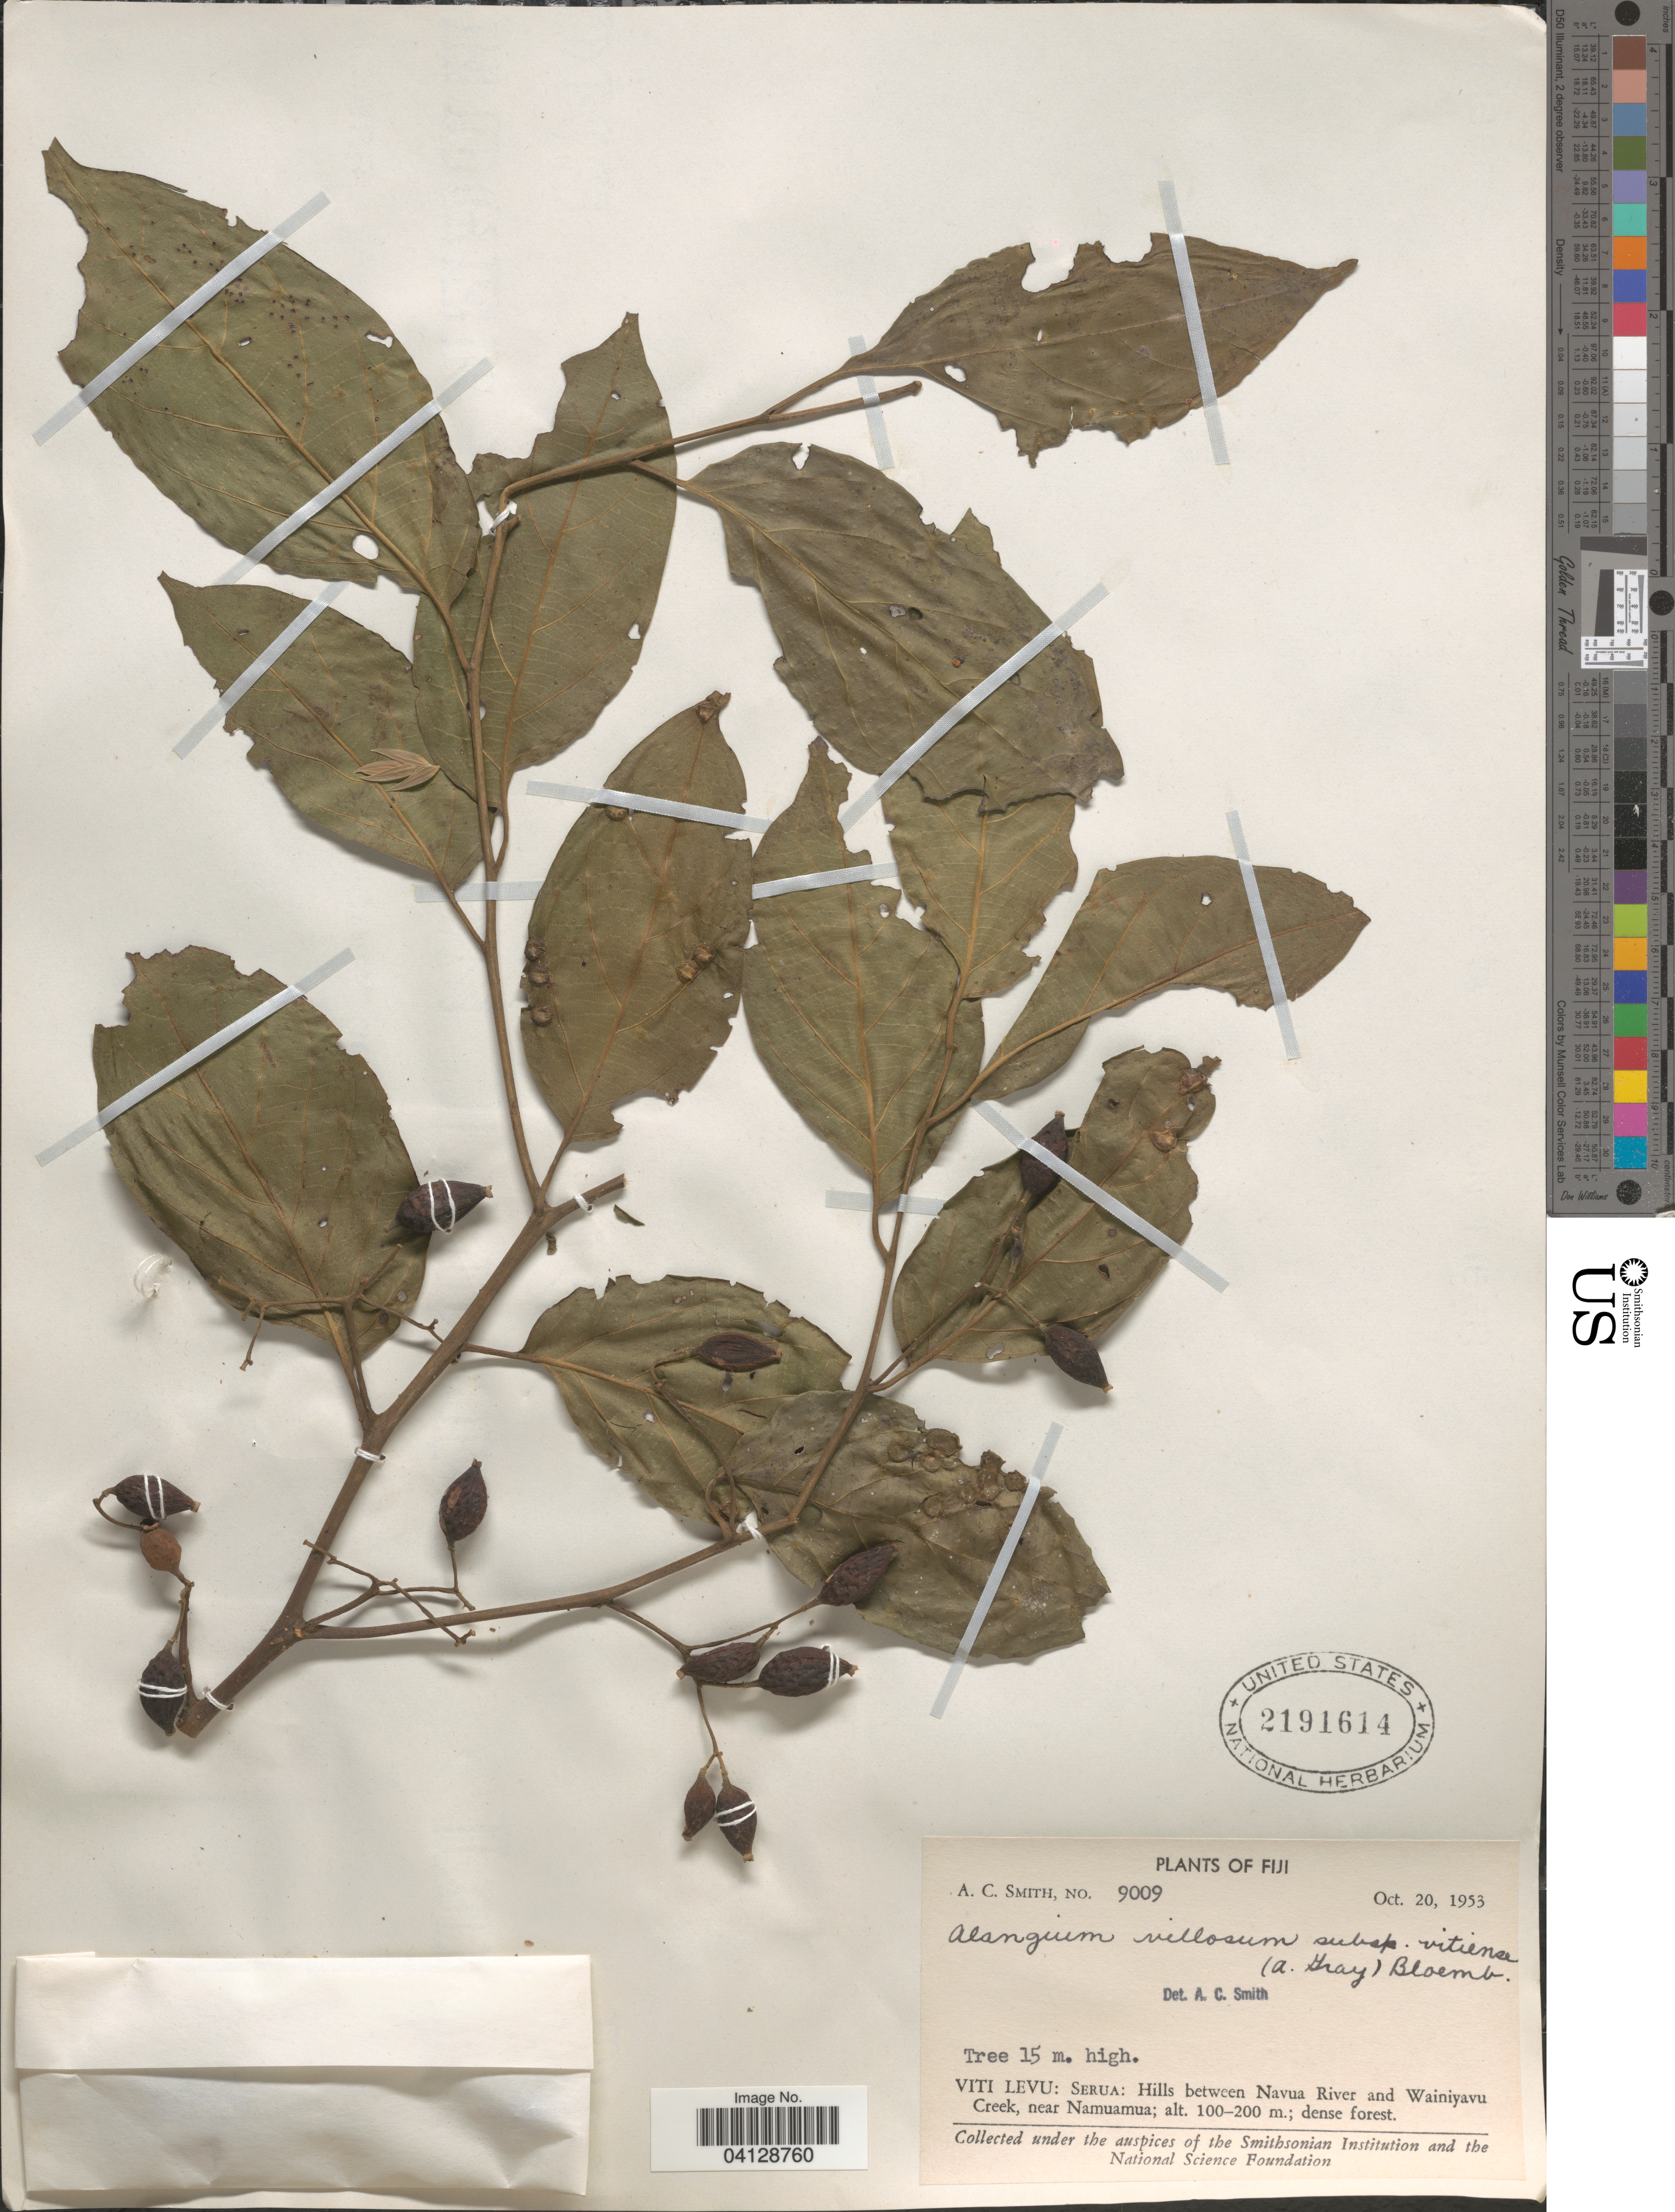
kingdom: Plantae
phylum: Tracheophyta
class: Magnoliopsida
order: Cornales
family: Cornaceae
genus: Alangium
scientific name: Alangium villosum subsp. vitiense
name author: (A. Gray) Bloemb.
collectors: A. C. Smith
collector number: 9009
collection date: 1953-10-20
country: Fiji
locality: Viti Levu: Serua: Hills between Navua River and Wainiyavu Creek, near Namuamua.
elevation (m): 100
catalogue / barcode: US 2191614